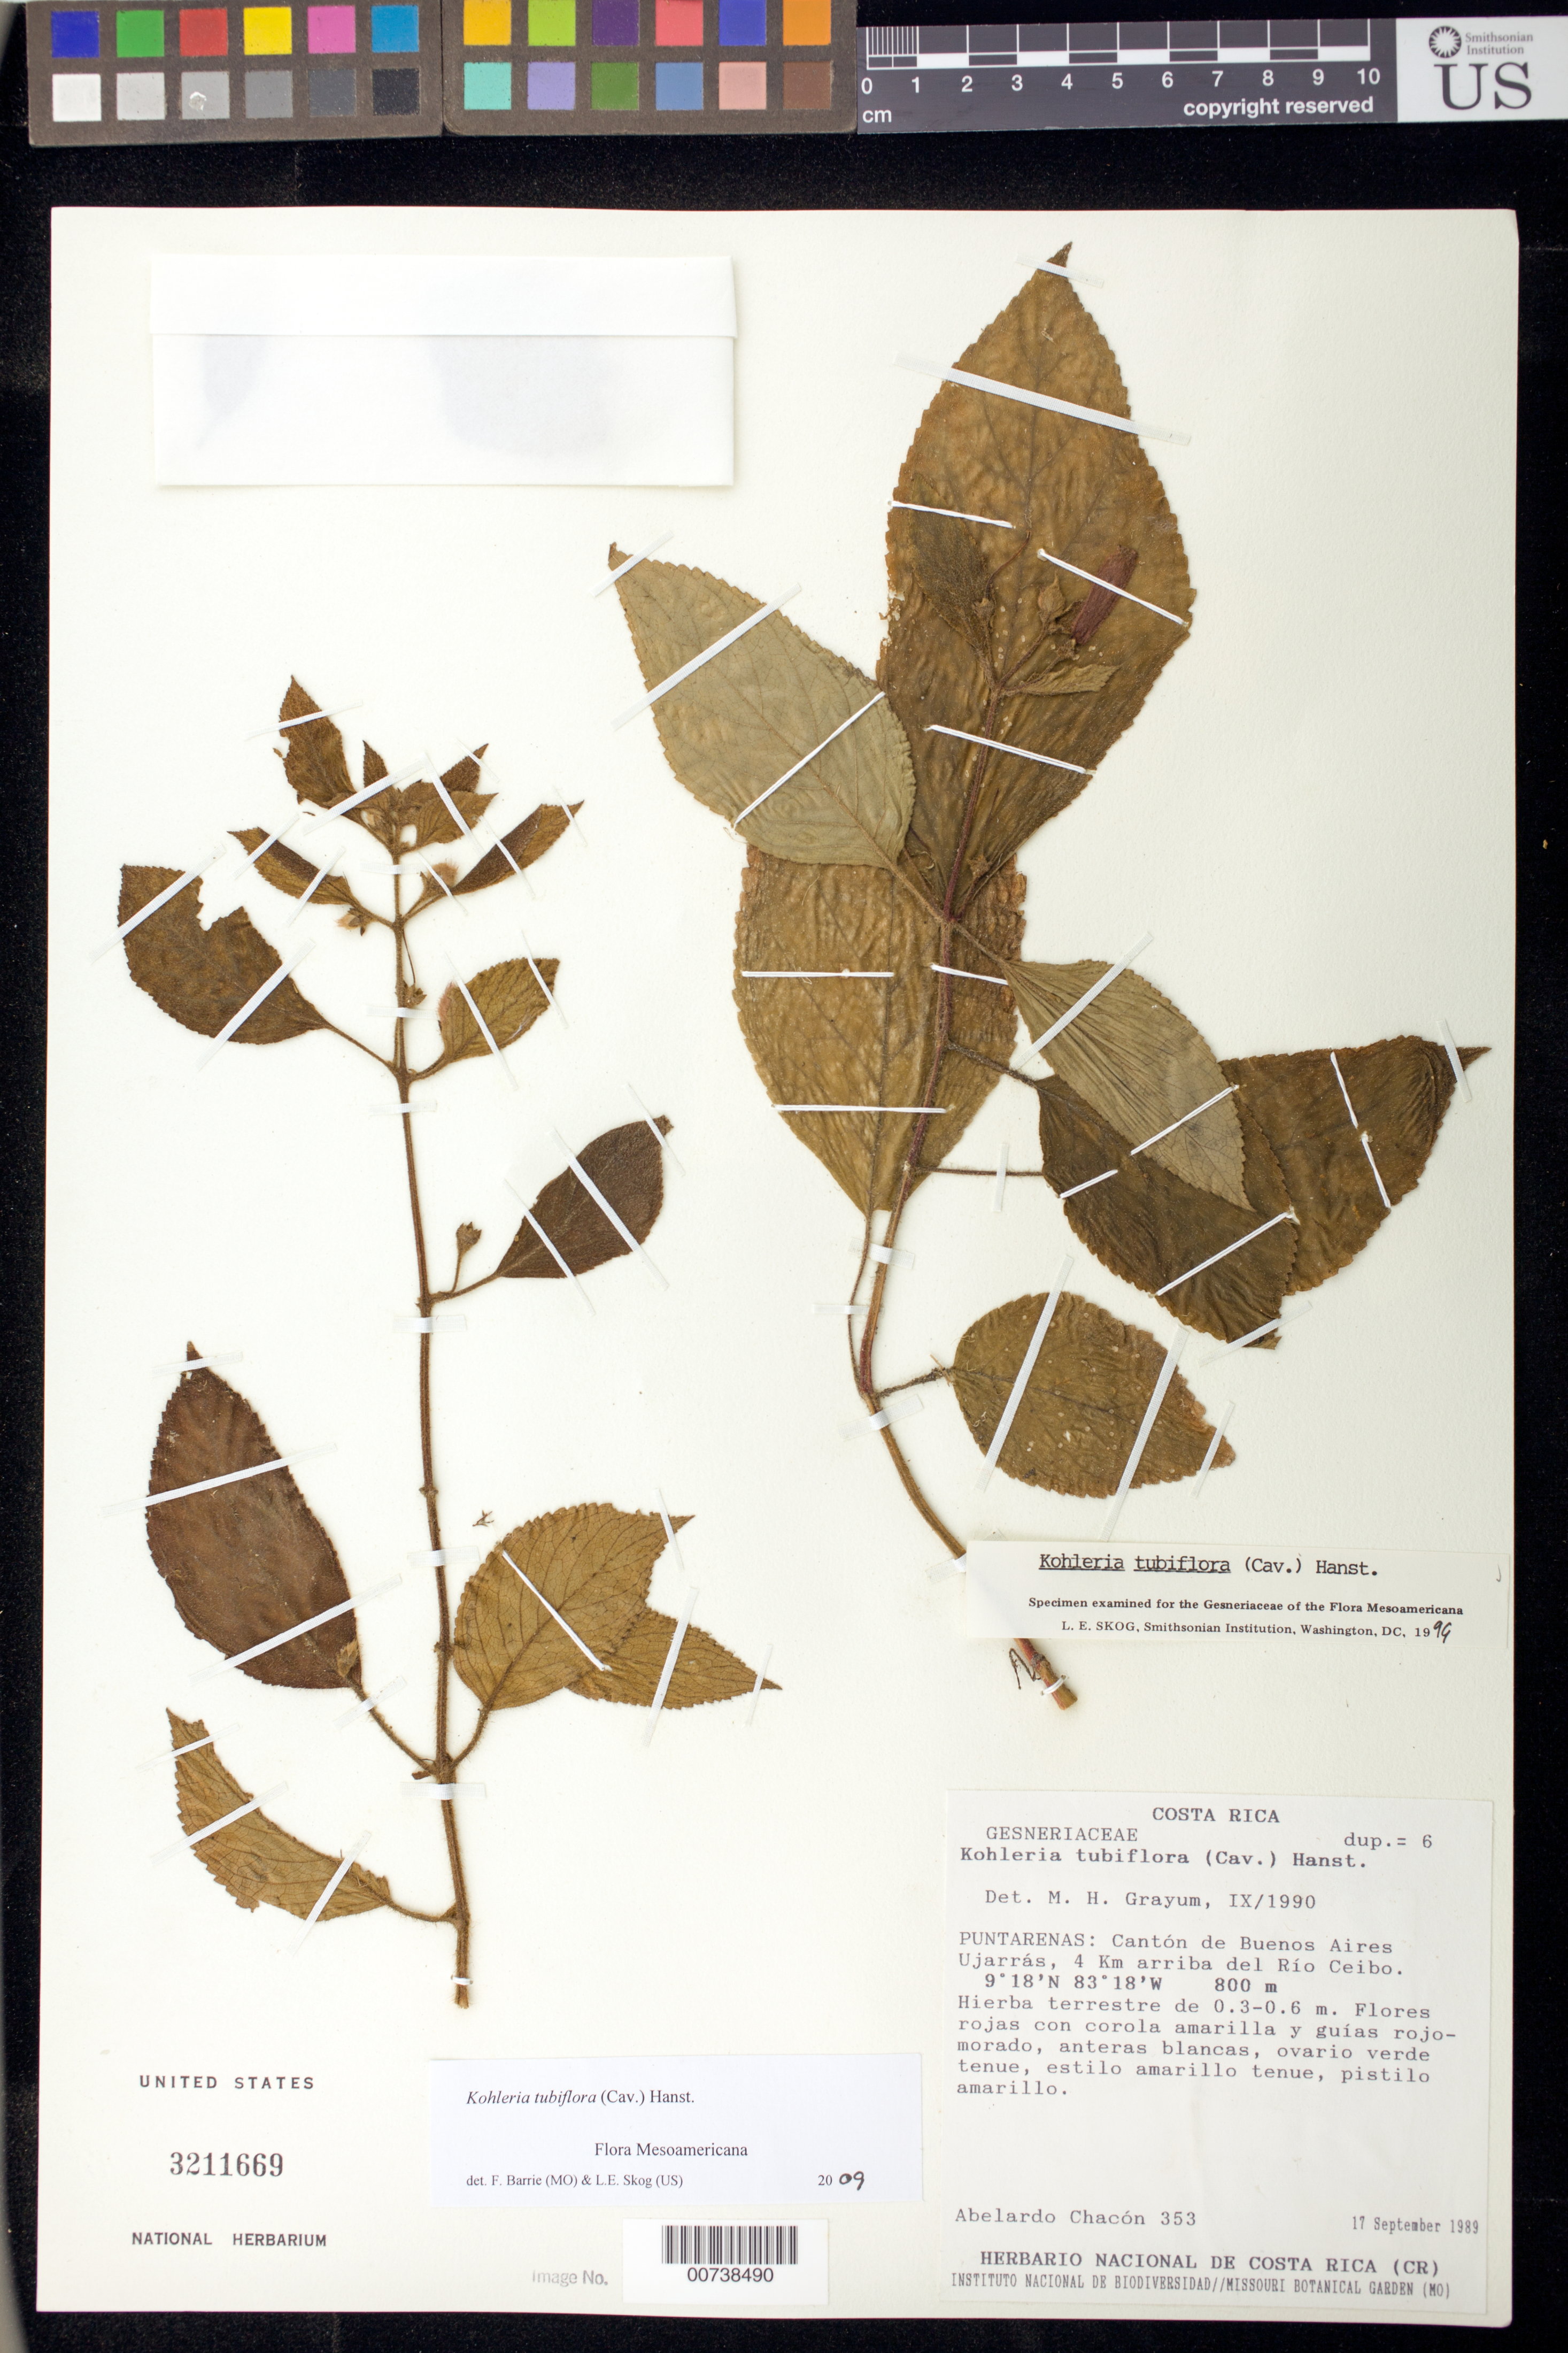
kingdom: Plantae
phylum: Tracheophyta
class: Magnoliopsida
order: Lamiales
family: Gesneriaceae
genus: Kohleria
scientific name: Kohleria tubiflora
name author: (Cav.) Hanst.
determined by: Skog, Laurence E.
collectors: A. Chacón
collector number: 353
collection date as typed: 17 Sep 1989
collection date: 1989-09-17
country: Costa Rica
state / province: Puntarenas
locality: Puntarenas: Cantón de Buenos Aires, Ujarrás, 4 km arriba del Rio Ceibo.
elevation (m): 800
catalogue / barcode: US 3211669